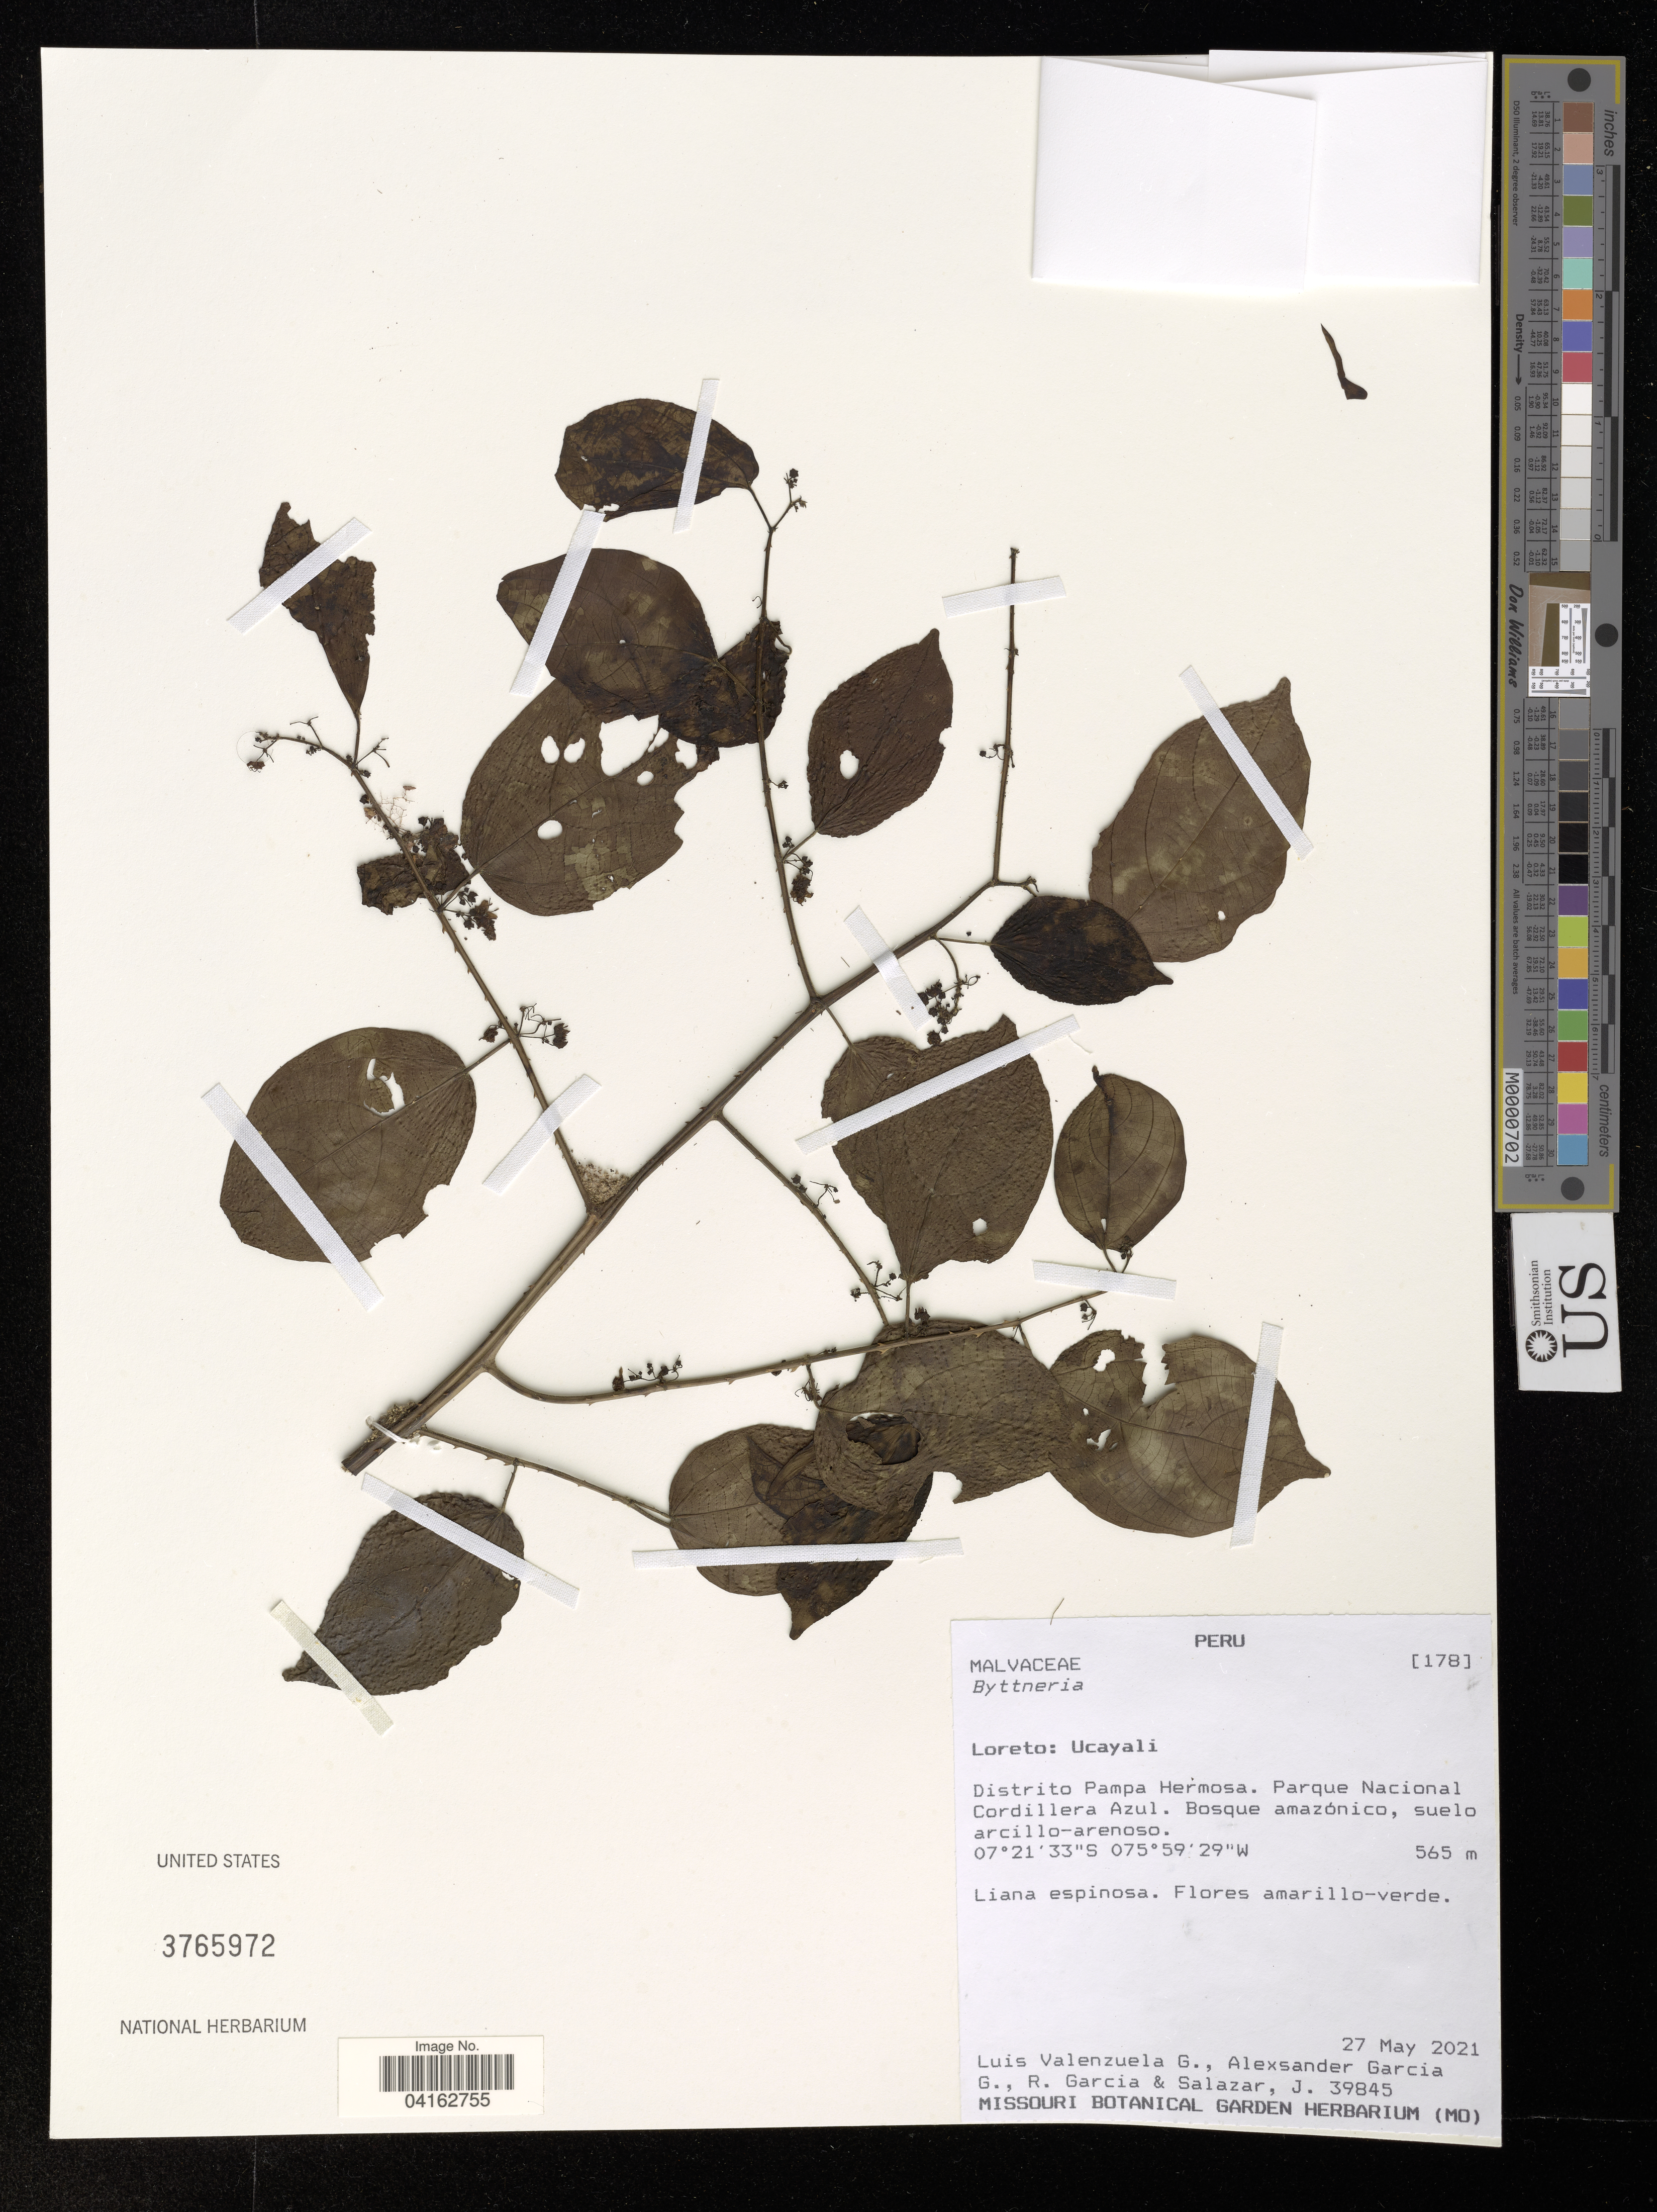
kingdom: Plantae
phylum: Tracheophyta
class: Magnoliopsida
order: Malvales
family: Malvaceae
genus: Byttneria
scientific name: Byttneria sp.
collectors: L. Valenzuela, A. Garcia, R. García & J. Salazar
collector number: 39845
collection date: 2021-05-27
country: Peru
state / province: Loreto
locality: Ucayali. Distrito Pampa Hermosa. Parque Nacional Cordillera Azul. Bosque amazónico,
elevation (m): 565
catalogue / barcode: US 3765972